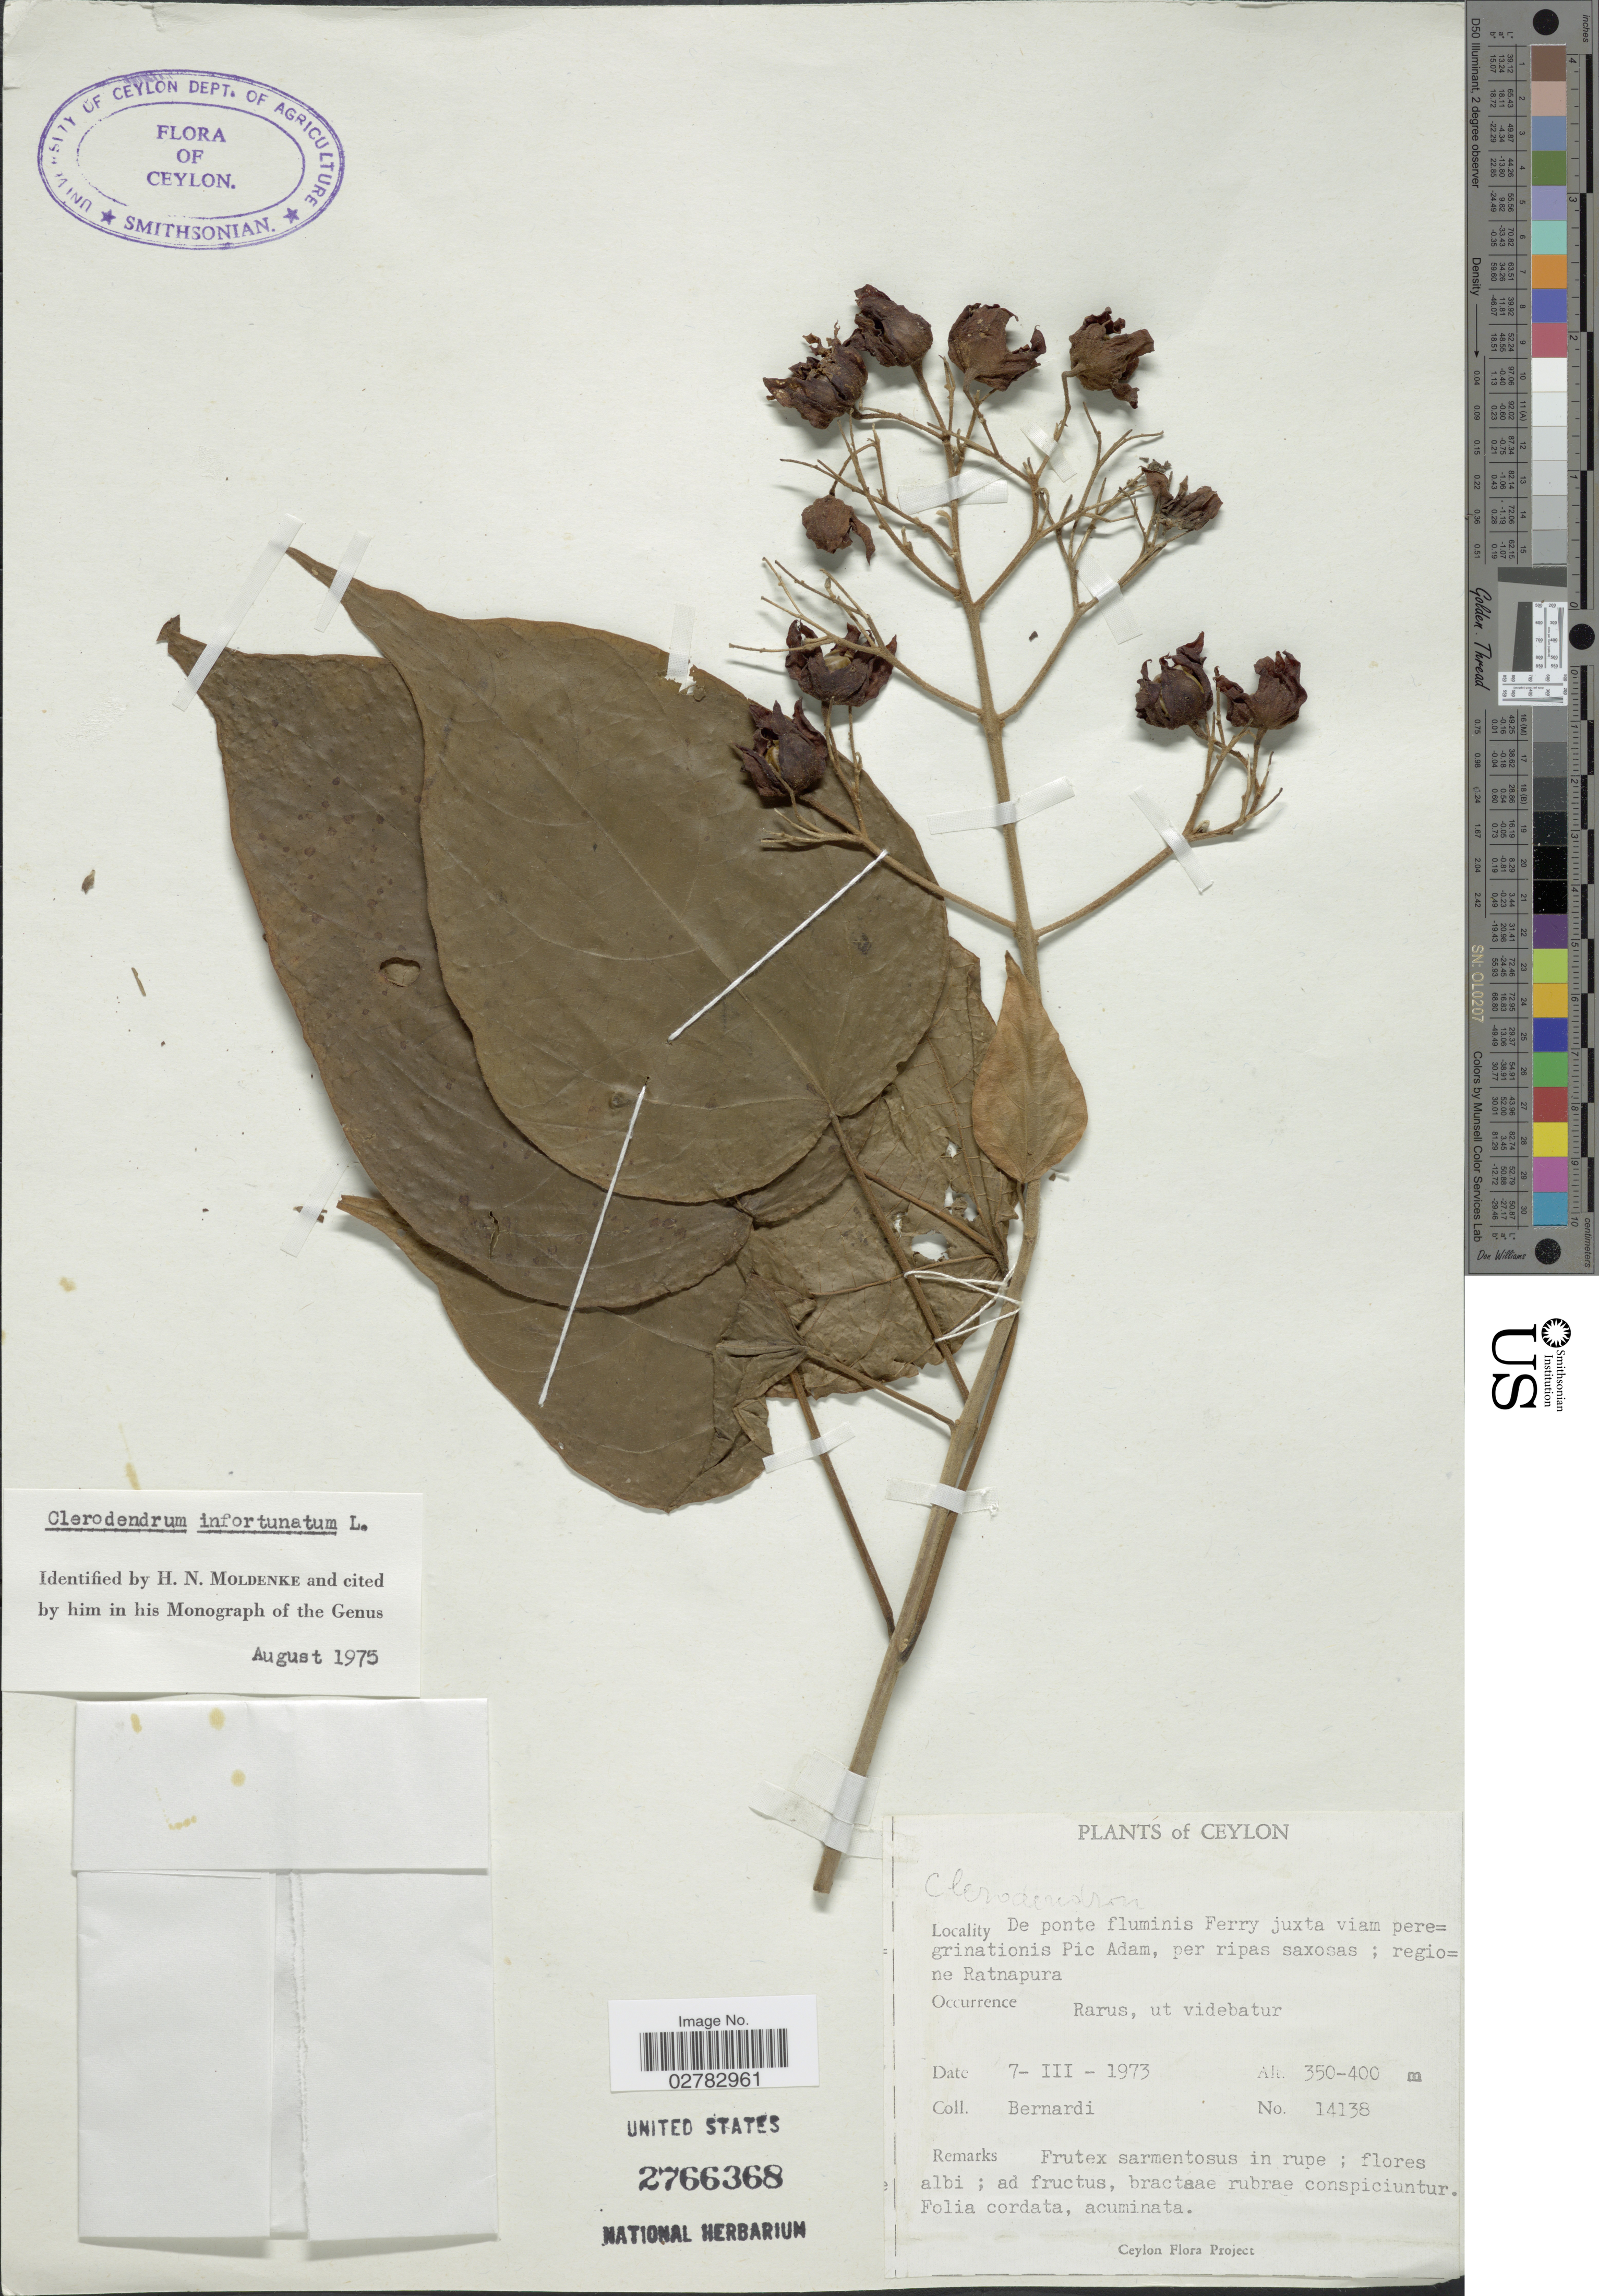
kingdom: Plantae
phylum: Tracheophyta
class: Magnoliopsida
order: Lamiales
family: Lamiaceae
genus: Clerodendrum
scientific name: Clerodendrum infortunatum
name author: L.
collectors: Bernardi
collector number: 14138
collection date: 1973-03-07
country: Sri Lanka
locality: Ceylon. De ponte fluminis Ferry juxta viam peregrinationis Pic Adam, per ripas saxosas; regione Ratnapura.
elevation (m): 350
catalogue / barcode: US 2766368